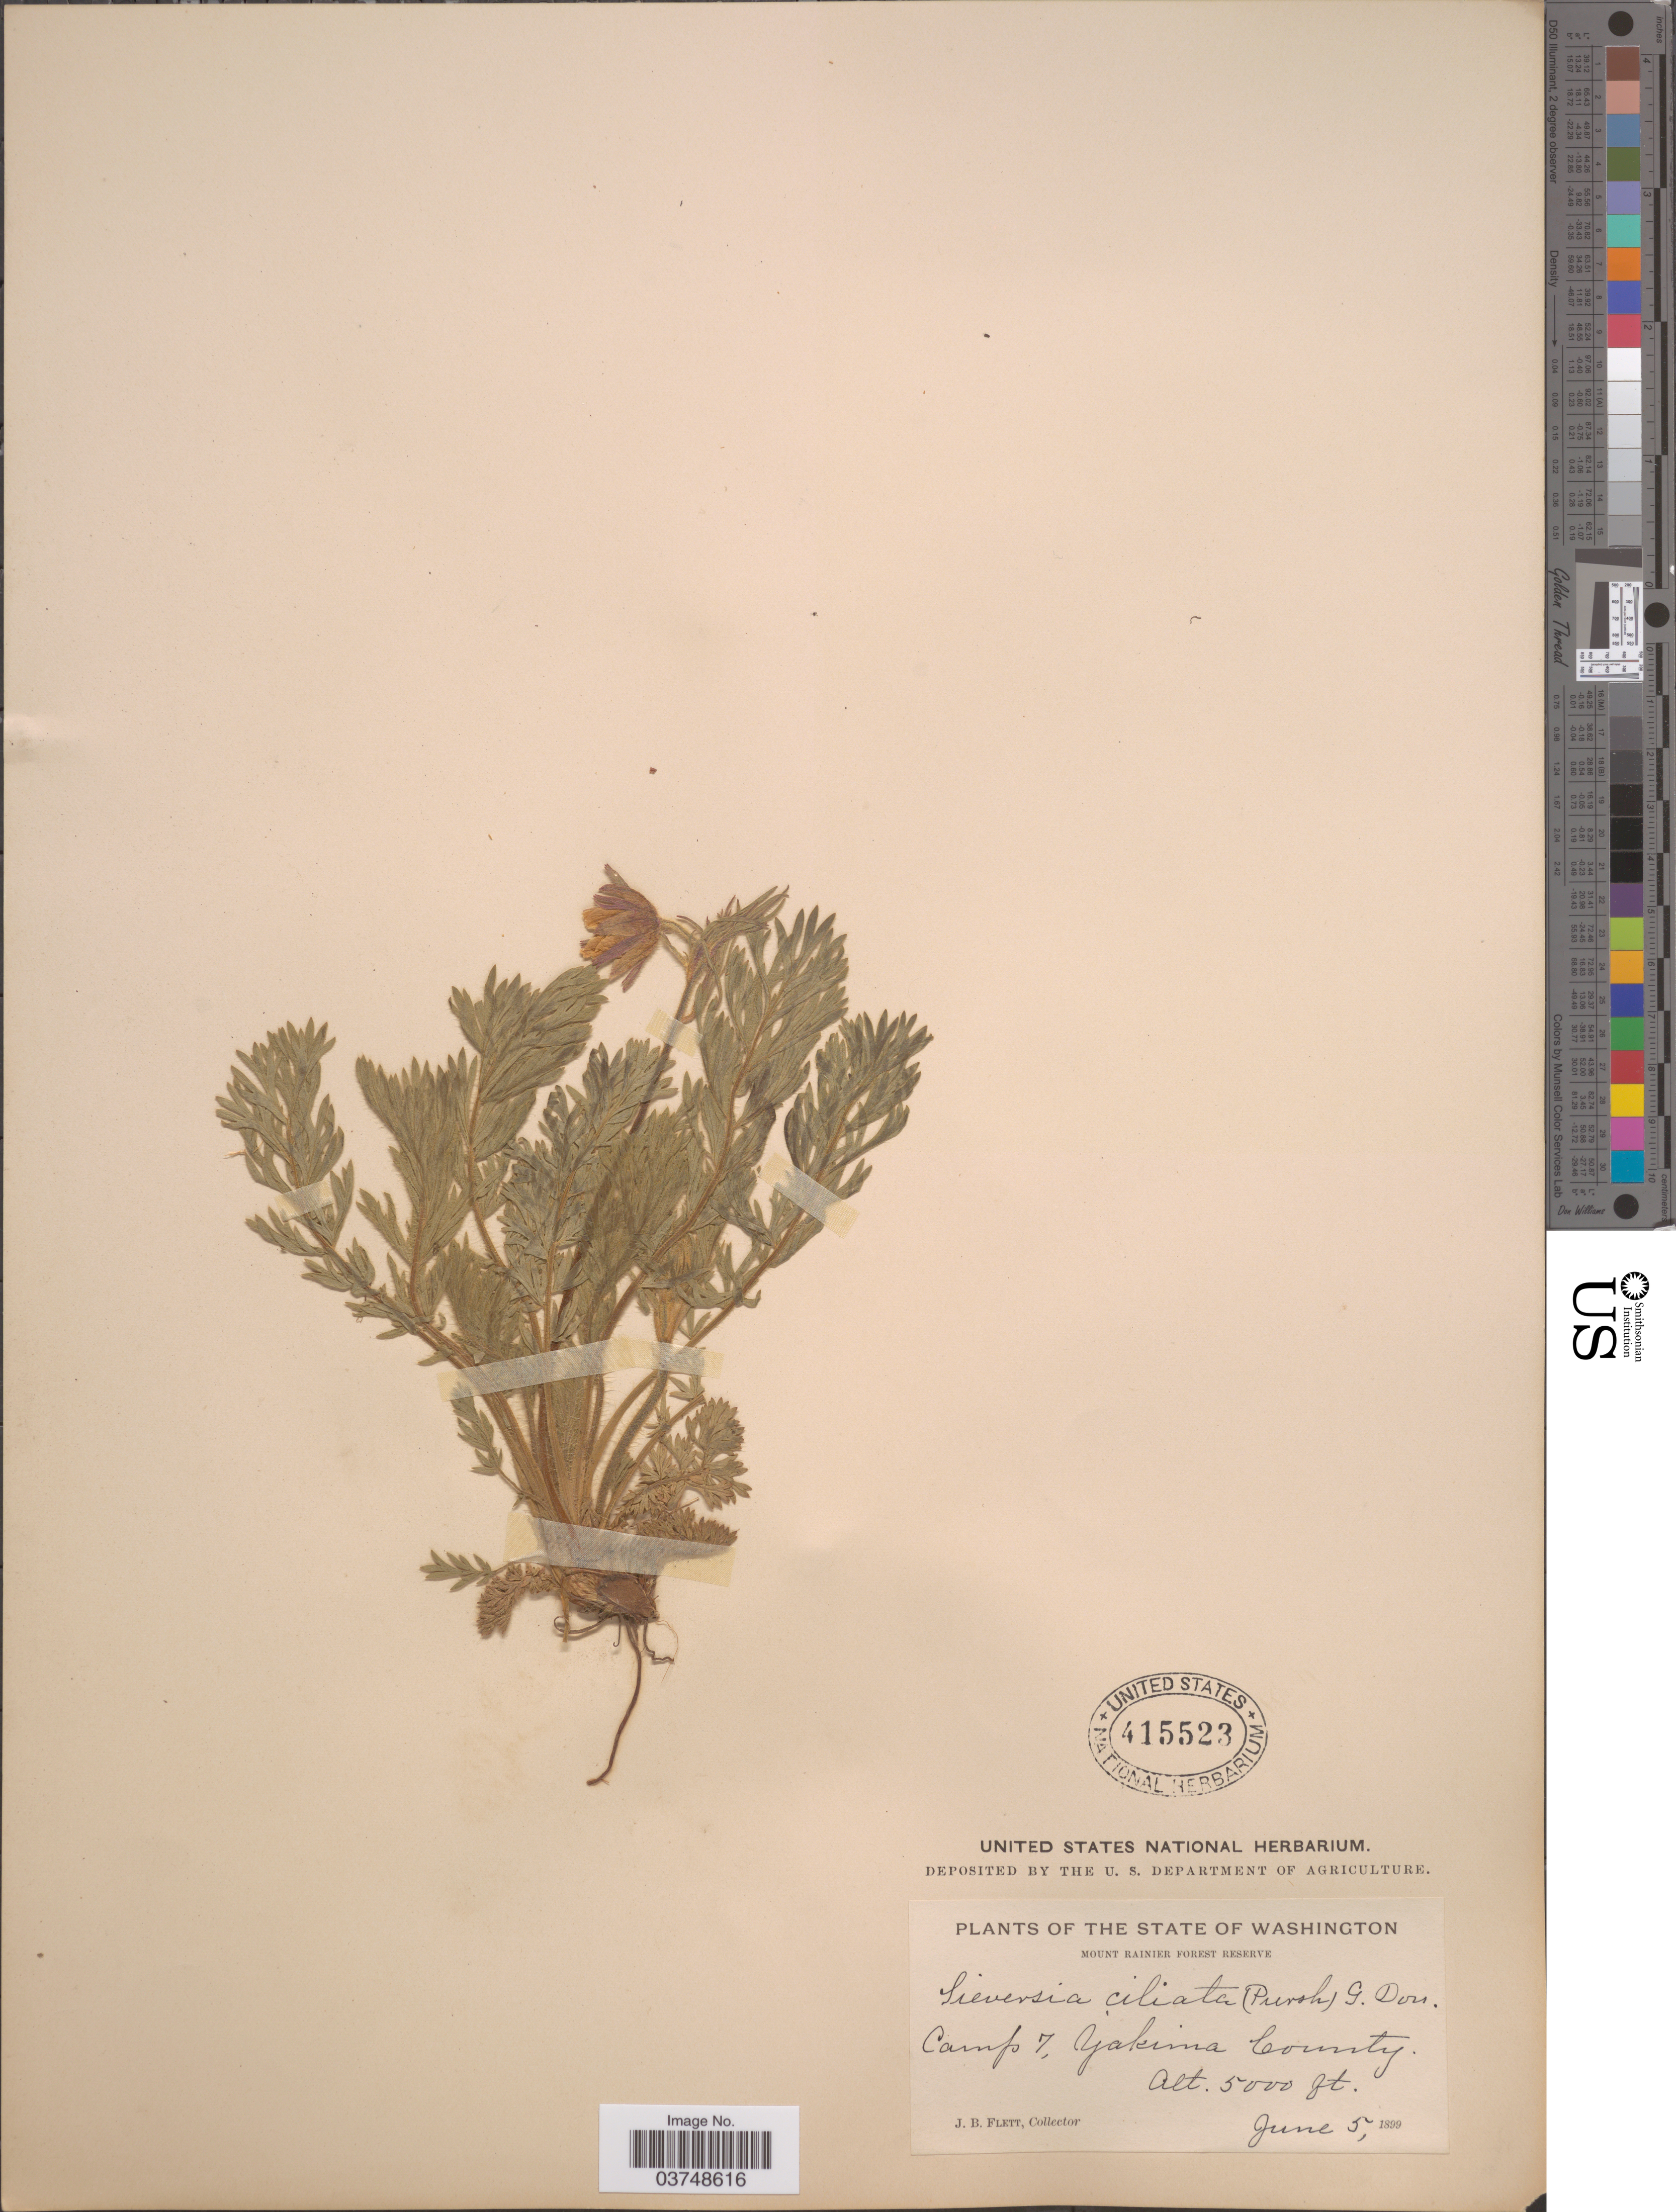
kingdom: Plantae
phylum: Tracheophyta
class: Magnoliopsida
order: Rosales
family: Rosaceae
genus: Geum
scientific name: Geum triflorum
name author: Pursh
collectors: J. Flett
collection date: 1899-06-05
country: United States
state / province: Washington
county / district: Yakima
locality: Mount Rainier Forest Reserve. Camp 7, Yakima County.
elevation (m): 1524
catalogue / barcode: US 415523